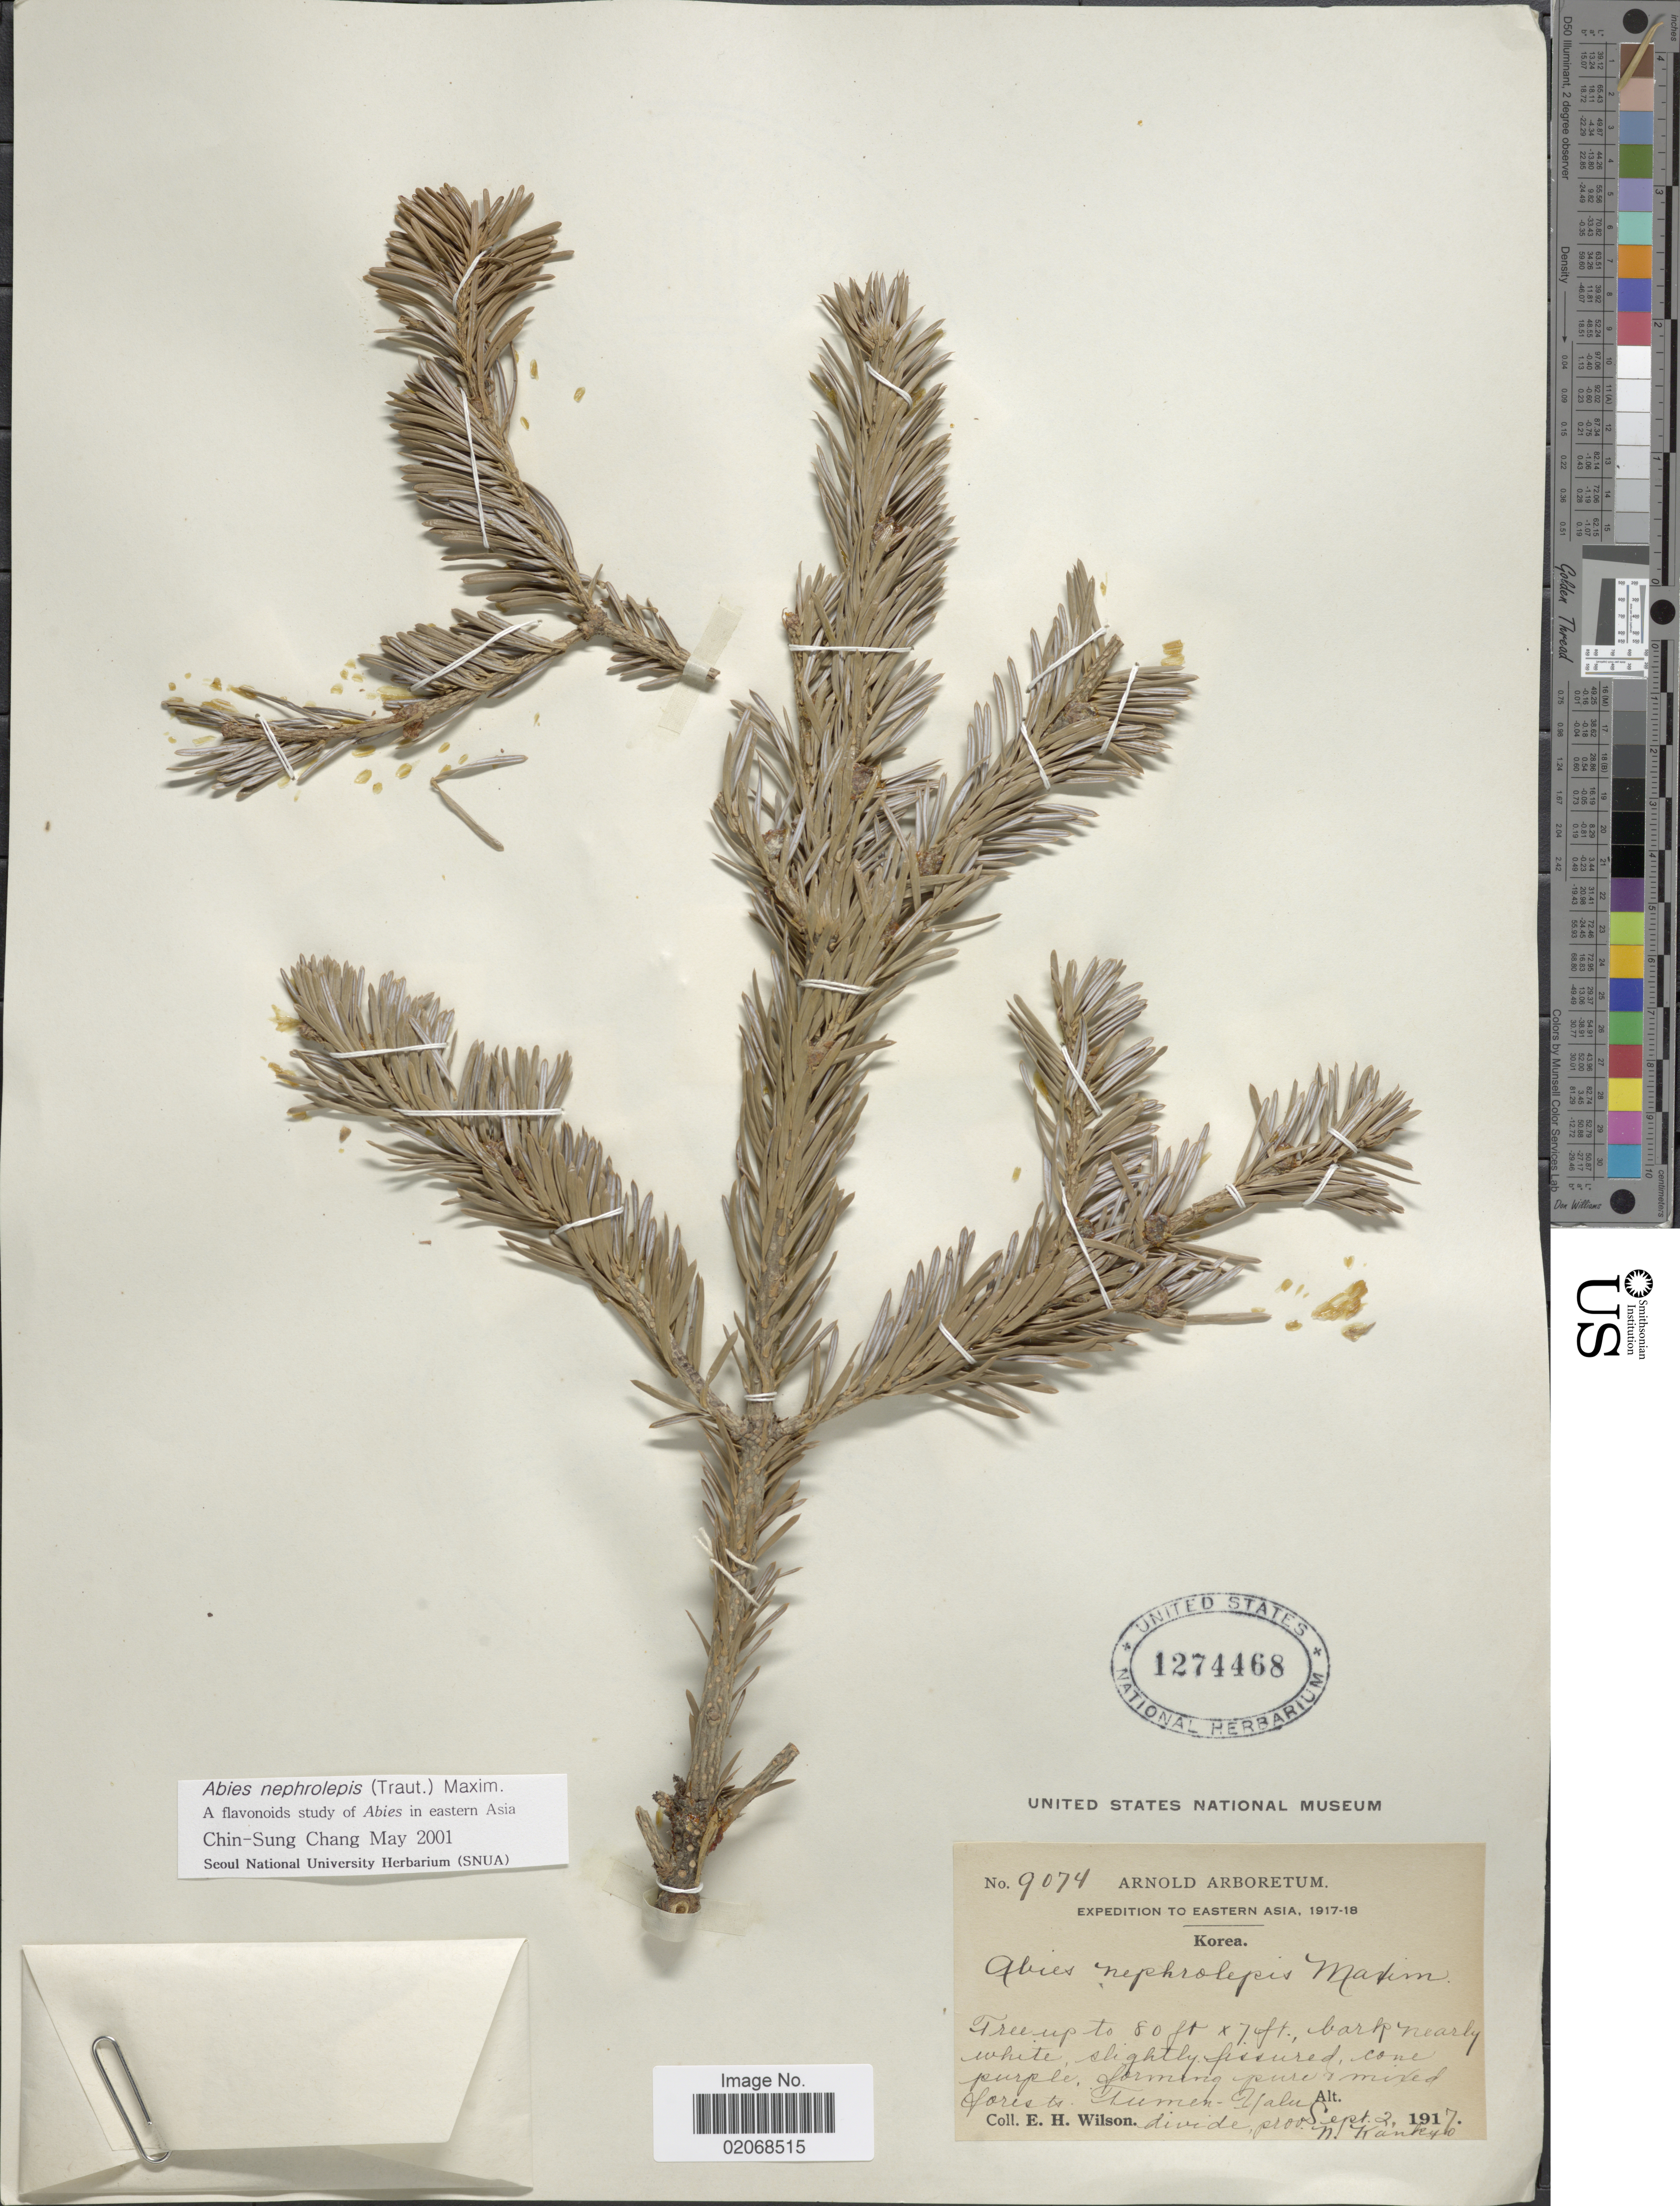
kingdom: Plantae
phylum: Tracheophyta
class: Pinopsida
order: Pinales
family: Pinaceae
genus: Abies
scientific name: Abies nephrolepis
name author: (Trautv.) Maxim.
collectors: E. Wilson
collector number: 9074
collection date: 1917-09-02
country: North Korea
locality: Eastern Asia, Tumeh-Yalu, divide, prov. N. Kankyo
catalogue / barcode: US 1274468